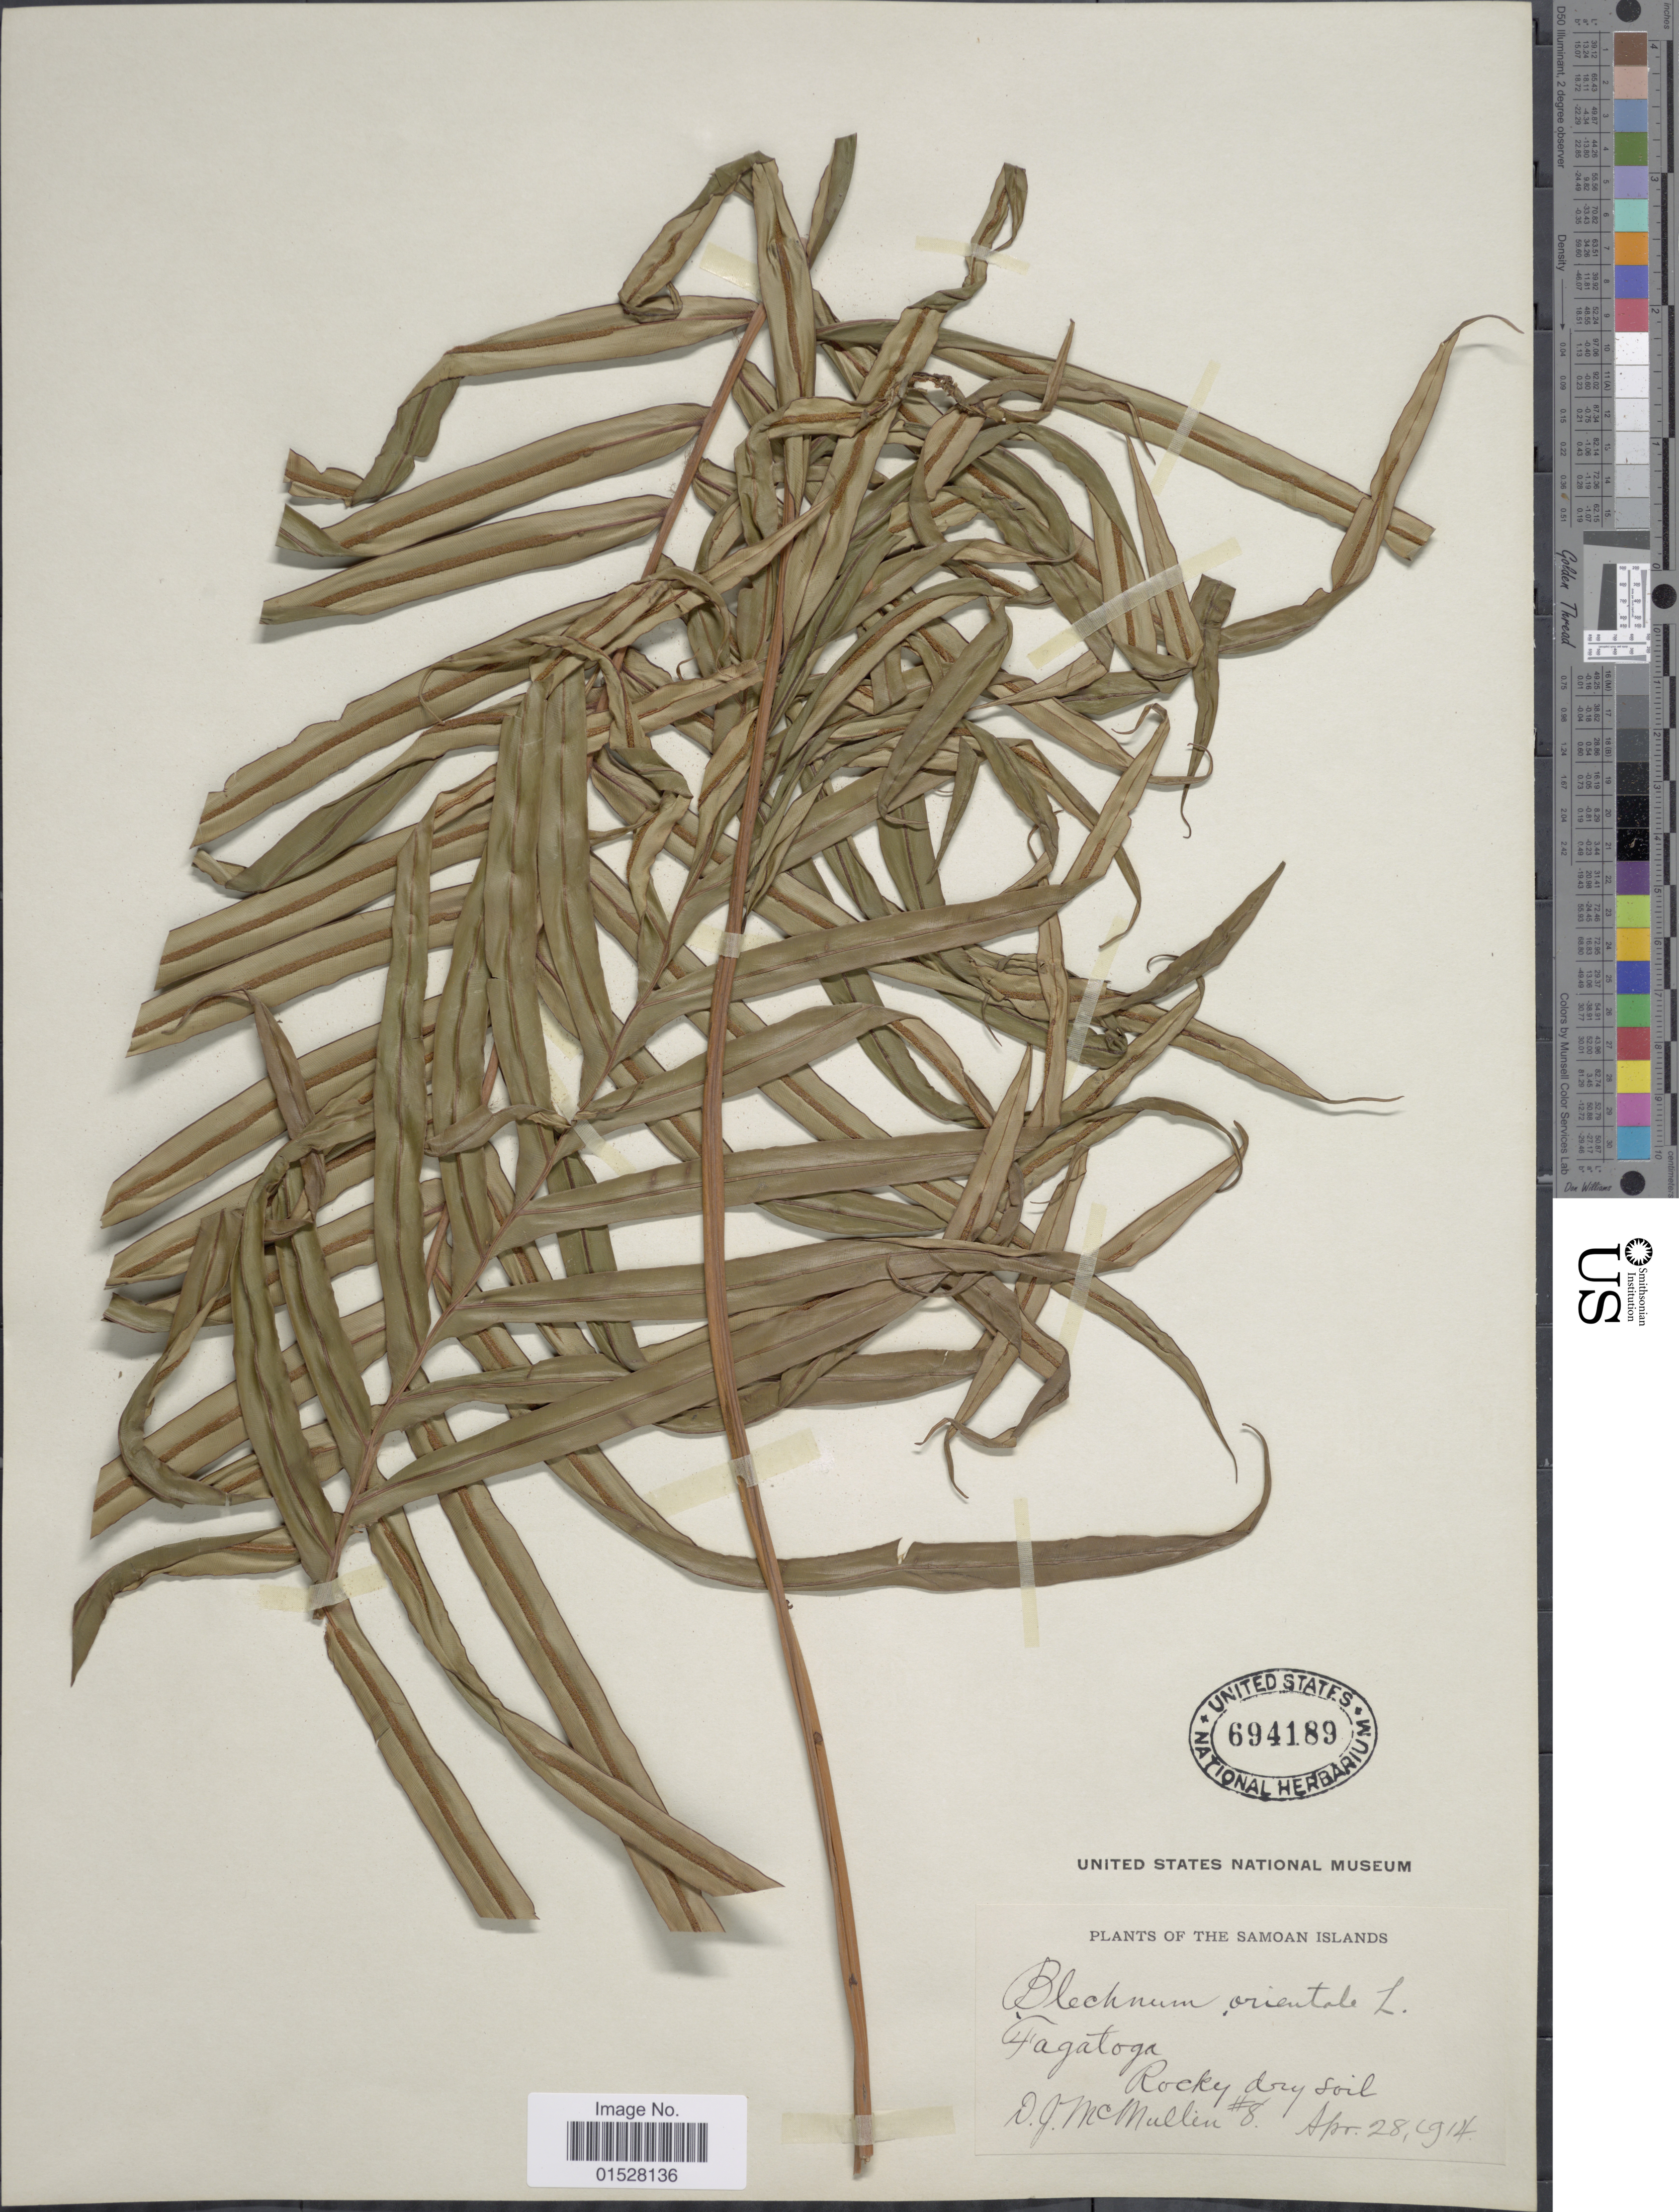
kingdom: Plantae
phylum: Tracheophyta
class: Polypodiopsida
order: Polypodiales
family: Blechnaceae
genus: Blechnum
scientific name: Blechnum orientale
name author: L.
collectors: D. McMullin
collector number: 8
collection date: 1914-04-28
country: American Samoa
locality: Fagatoga, Samoan Islands.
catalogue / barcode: US 694189